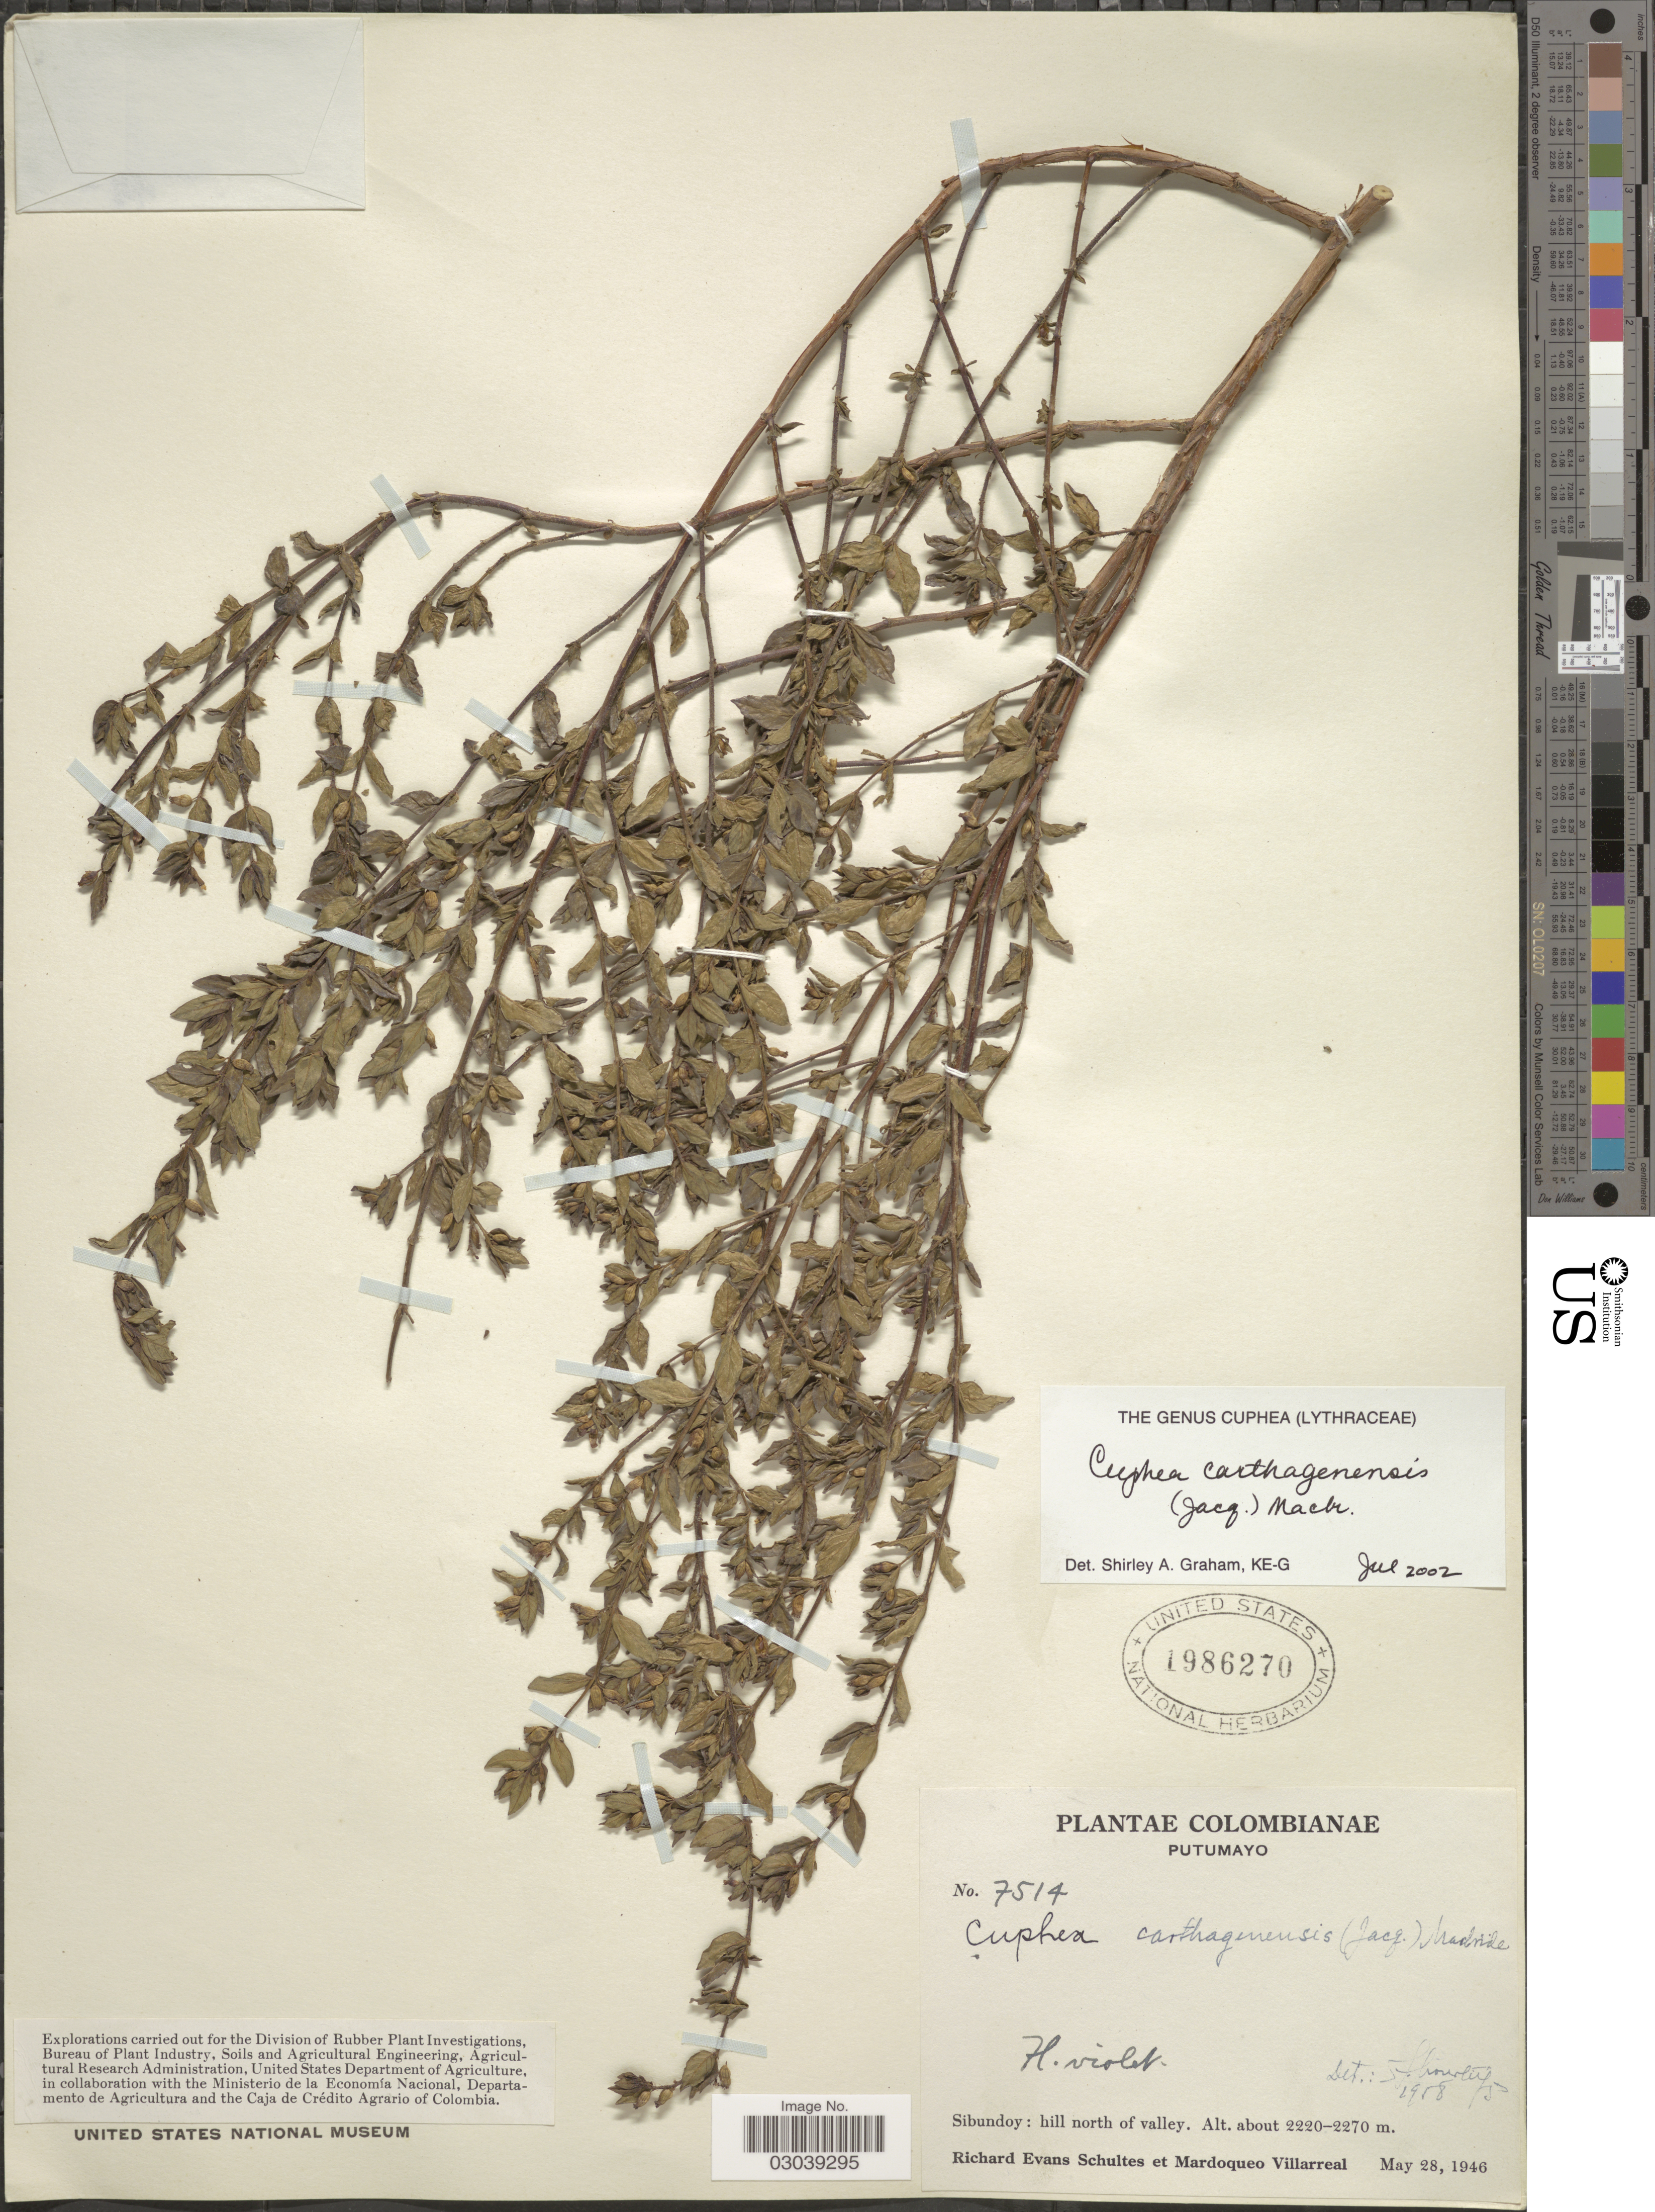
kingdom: Plantae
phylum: Tracheophyta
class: Magnoliopsida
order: Myrtales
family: Lythraceae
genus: Cuphea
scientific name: Cuphea carthagenensis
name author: (Jacq.) J.F. Macbr.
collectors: R. E. Schultes & M. Villarreal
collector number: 7514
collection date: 1946-05-28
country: Colombia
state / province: Putumayo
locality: Sibundoy: hill north of valley.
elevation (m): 2220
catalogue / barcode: US 1986270